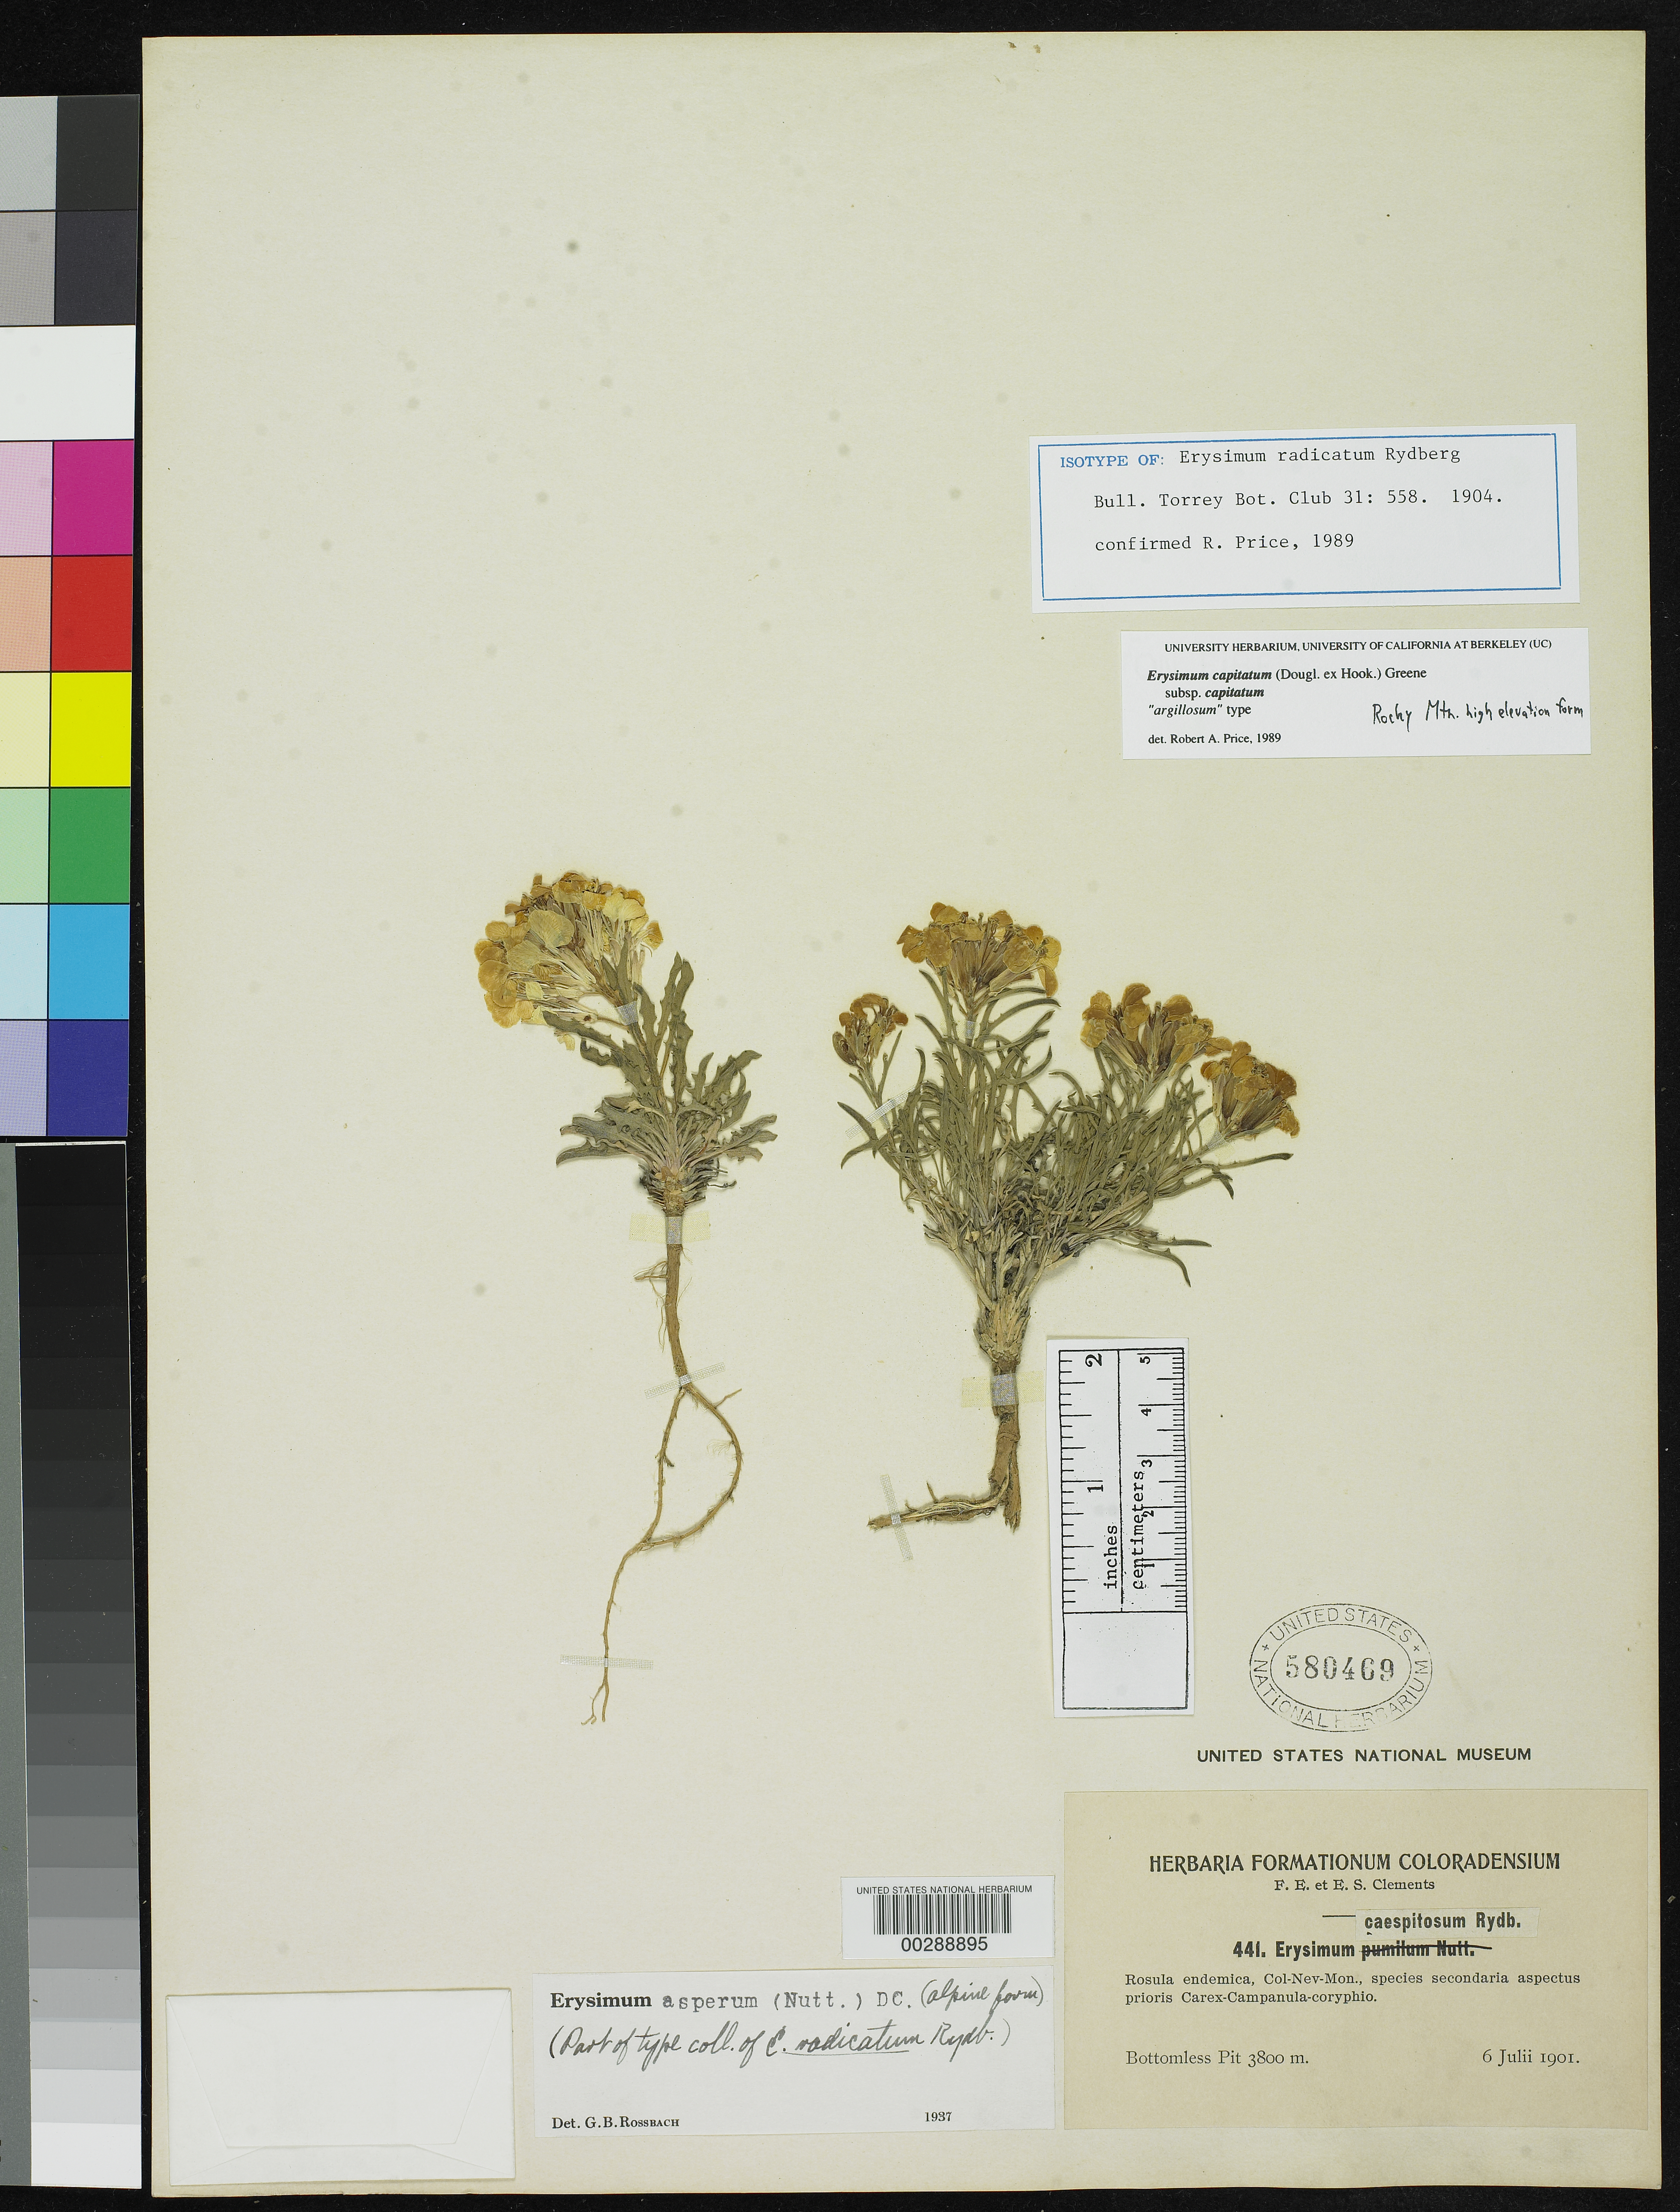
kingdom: Plantae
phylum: Tracheophyta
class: Magnoliopsida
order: Brassicales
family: Brassicaceae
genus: Erysimum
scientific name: Erysimum radicatum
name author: Rydb.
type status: Isotype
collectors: F. E. Clements & E. S. Clements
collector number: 441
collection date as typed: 06 Jul 1901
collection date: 1901-07-06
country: United States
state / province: Colorado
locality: Bottomless Pit.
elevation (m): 3800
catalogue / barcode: US 580469